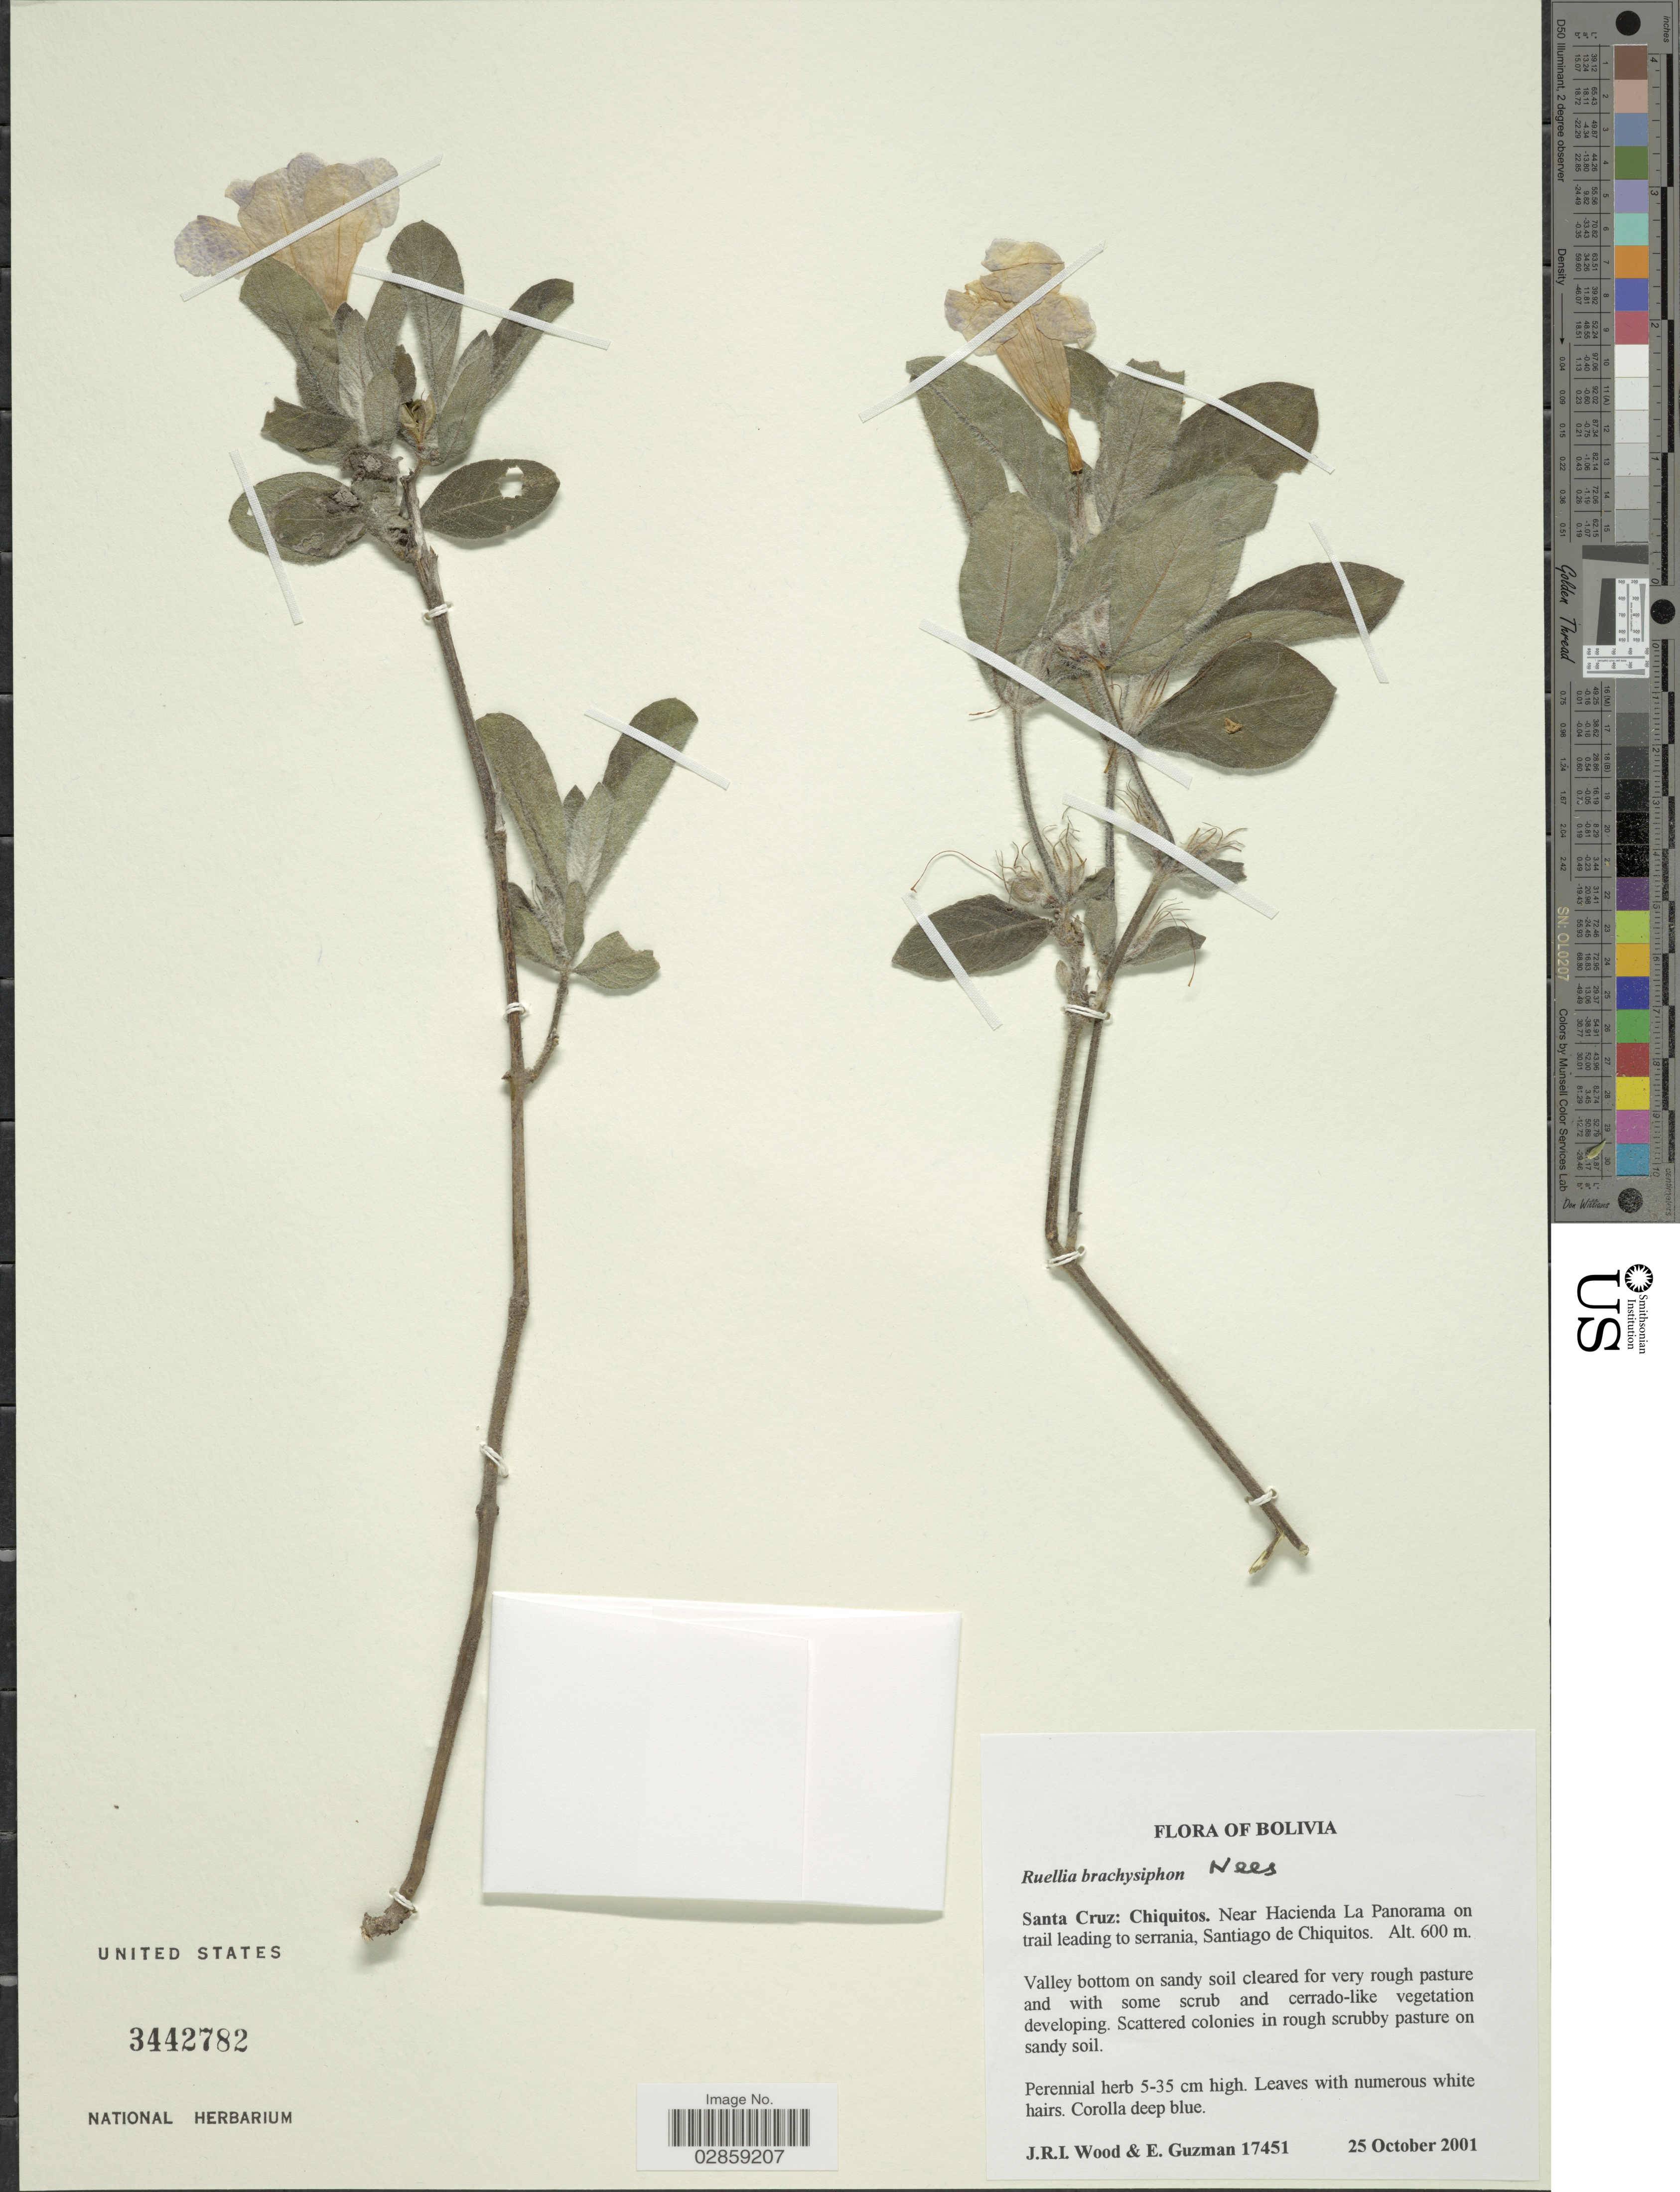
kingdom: Plantae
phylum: Tracheophyta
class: Magnoliopsida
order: Lamiales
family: Acanthaceae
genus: Ruellia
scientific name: Ruellia brachysiphon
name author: (Nees) Benth. & Hook. f. ex Hiern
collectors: J. R. I. Wood & E. Guzman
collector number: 17451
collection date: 2001-10-25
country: Bolivia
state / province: Santa Cruz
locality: Chiquitos. Near Hacienda La Panorama on trail leading to serrania, Santiago de Chiquitos.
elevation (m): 600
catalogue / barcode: US 3442782